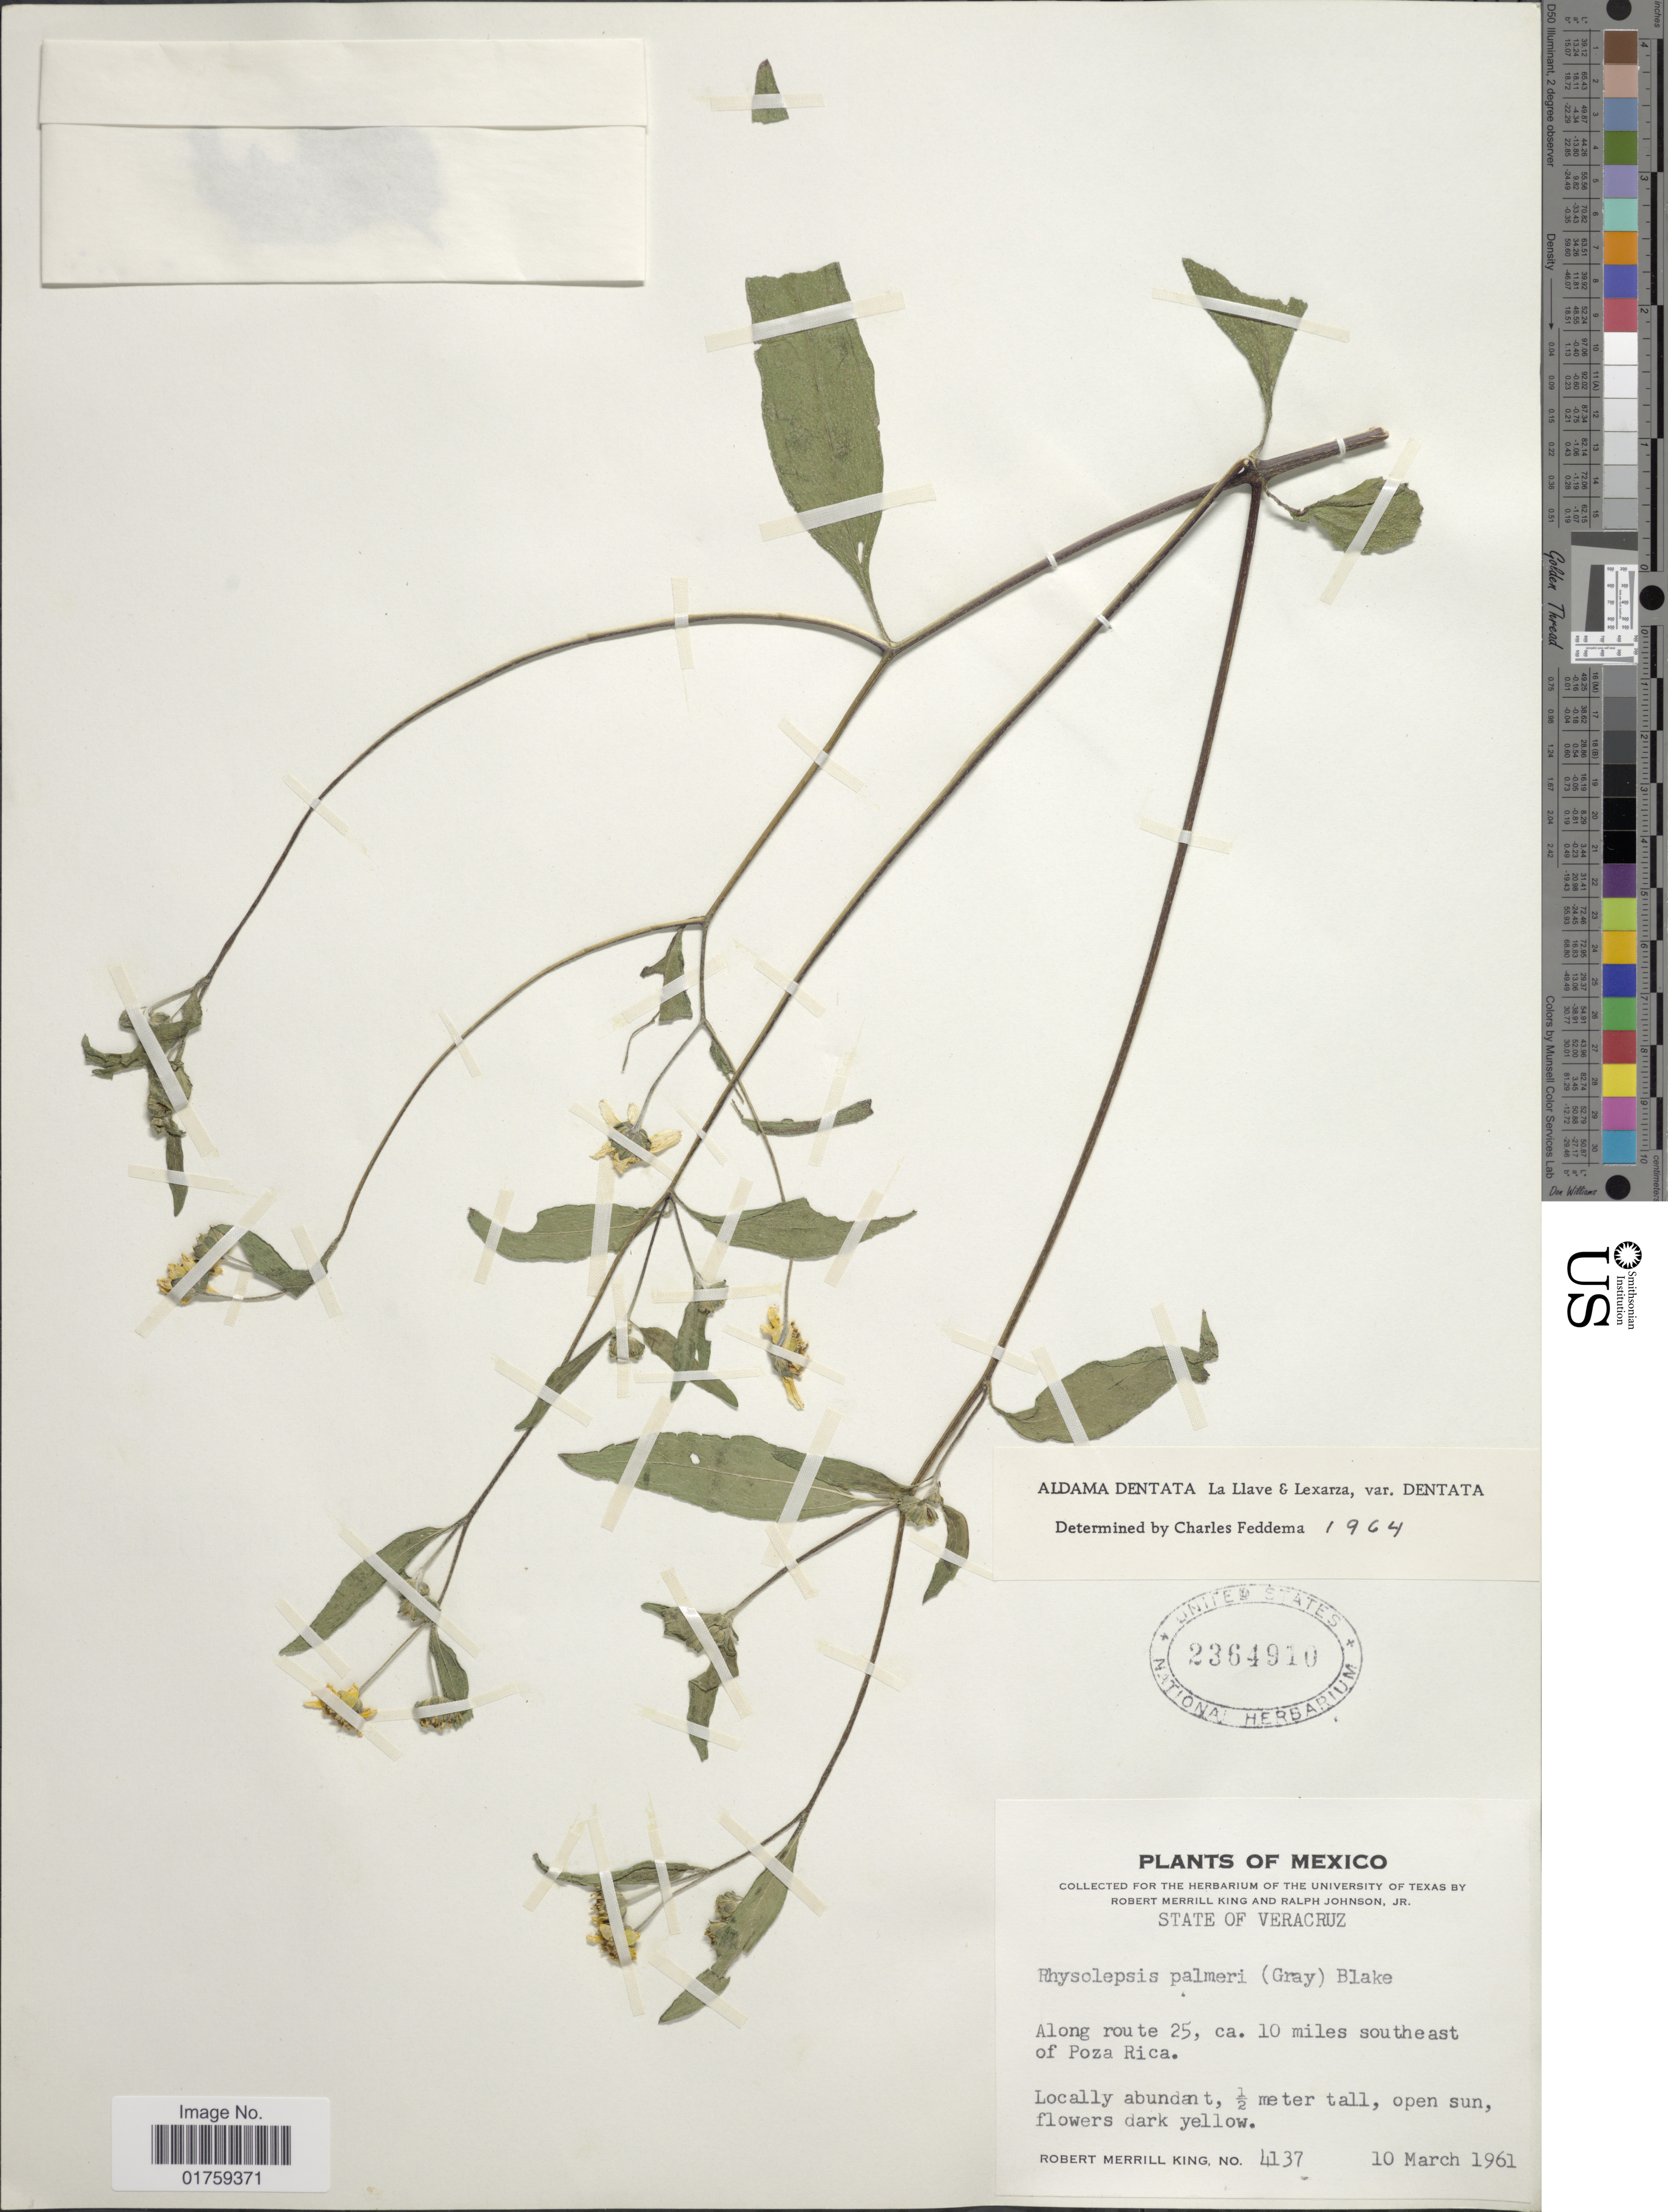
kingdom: Plantae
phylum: Tracheophyta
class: Magnoliopsida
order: Asterales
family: Asteraceae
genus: Sclerocarpus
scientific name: Sclerocarpus dentatus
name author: (La Llave) Benth. & Hook. f. ex Hemsl.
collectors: R. M. King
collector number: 4137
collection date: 1961-03-10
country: Mexico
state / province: Veracruz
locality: State of Veracurz. Along route 25, ca. 10 miles southeast of Poza Rica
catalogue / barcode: US 2364910